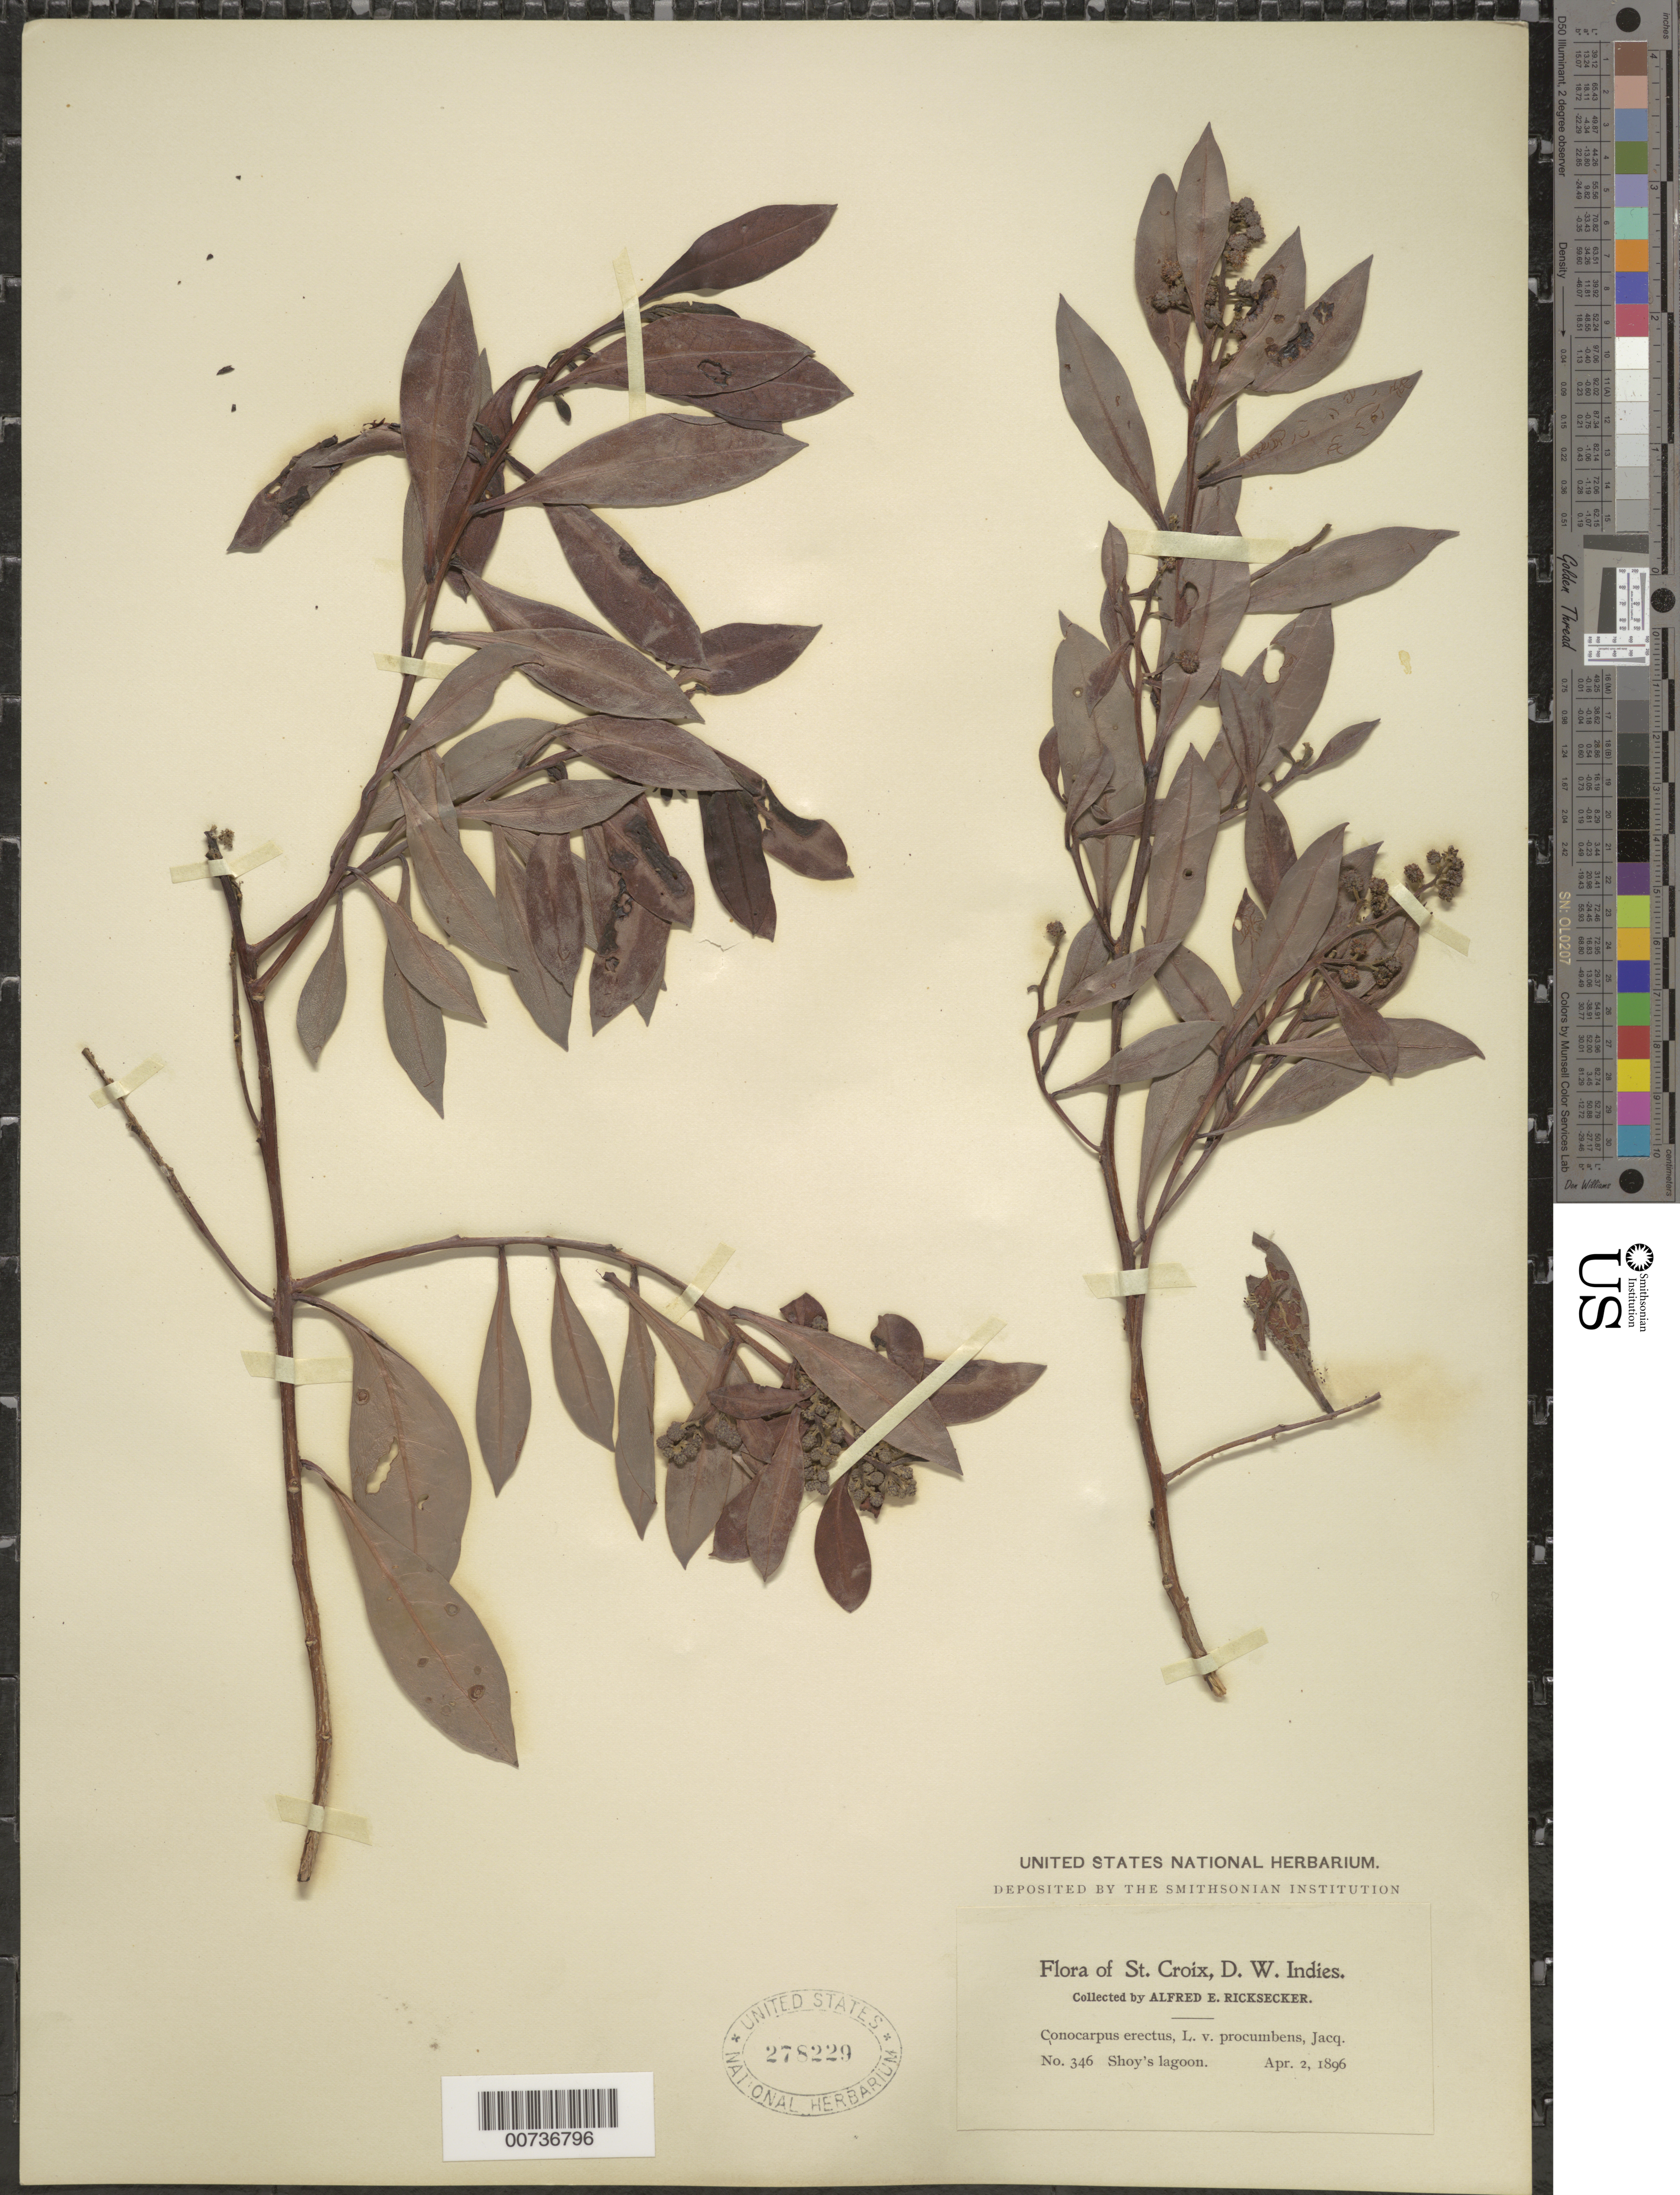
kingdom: Plantae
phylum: Tracheophyta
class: Magnoliopsida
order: Myrtales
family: Combretaceae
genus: Conocarpus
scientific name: Conocarpus erectus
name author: L.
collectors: A. E. Ricksecker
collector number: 346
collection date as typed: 02 Apr 1896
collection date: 1896-04-02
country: U.S. Virgin Islands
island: St. Croix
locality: Shoy's lagoon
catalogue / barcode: US 278229